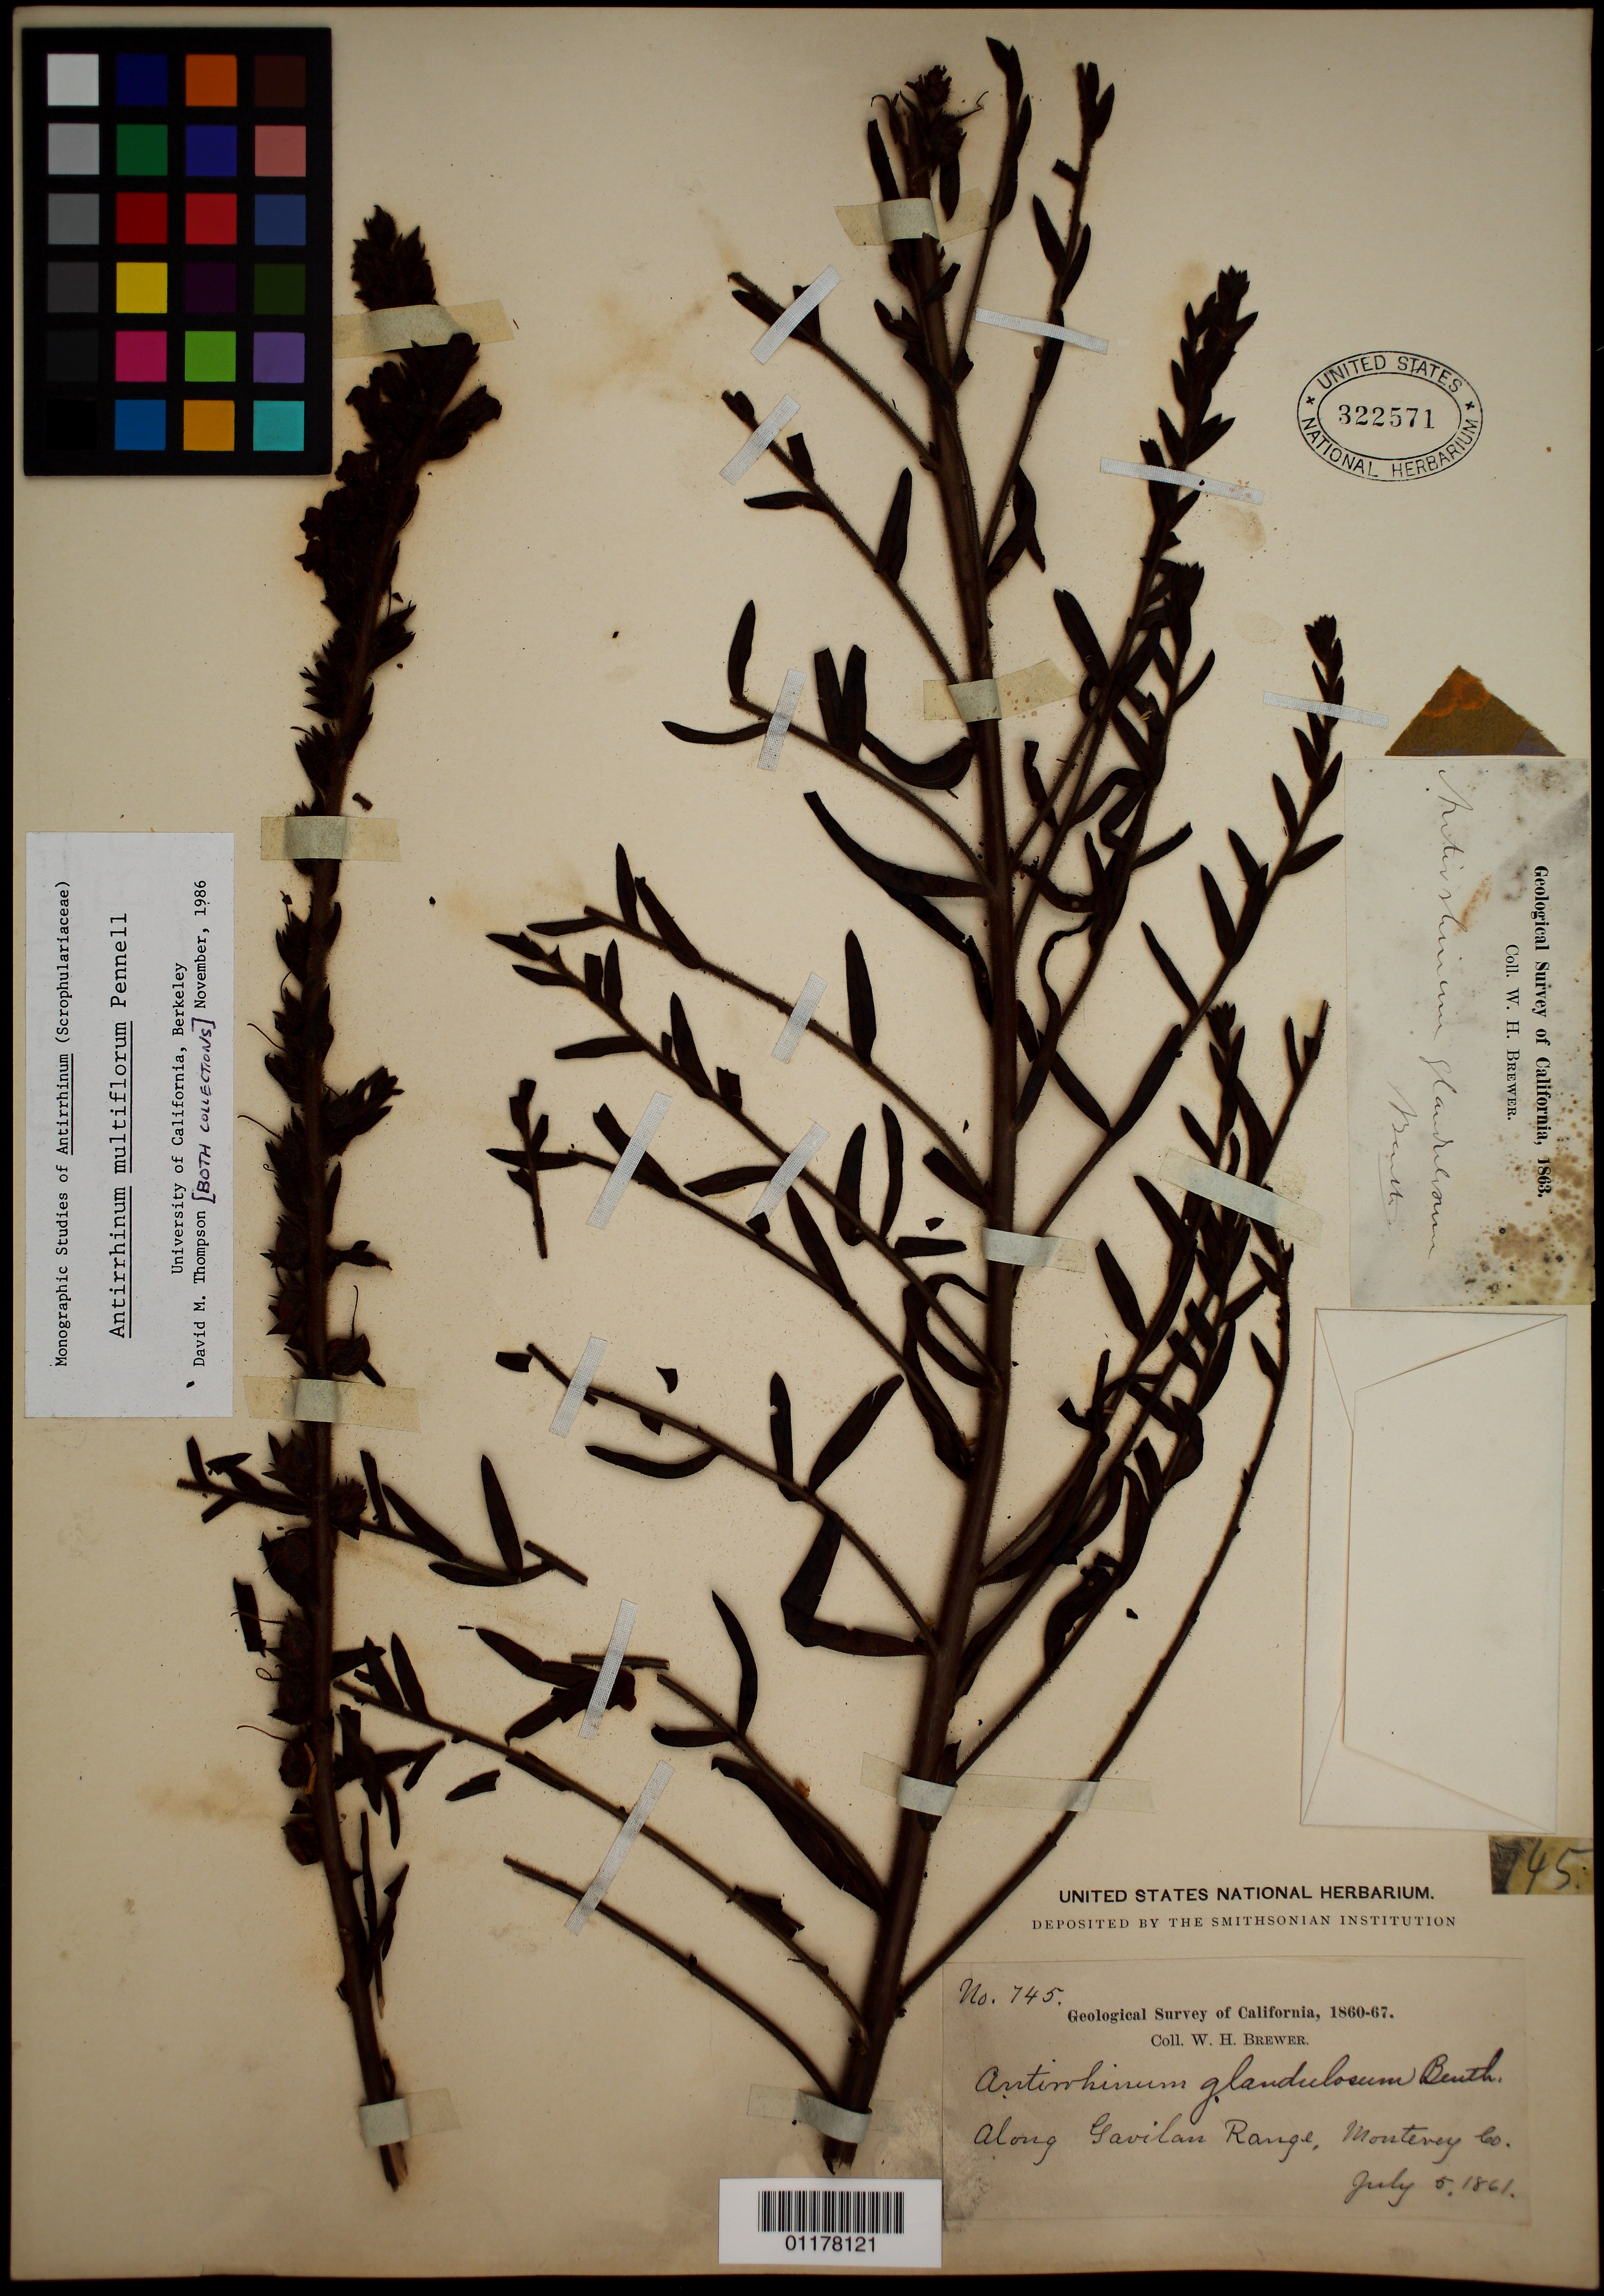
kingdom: Plantae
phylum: Tracheophyta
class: Magnoliopsida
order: Lamiales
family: Plantaginaceae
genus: Antirrhinum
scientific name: Antirrhinum multiflorum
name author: Pennell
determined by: Thompson, D. M.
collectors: W. H. Brewer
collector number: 745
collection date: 1861-07-05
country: United States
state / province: California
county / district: Monterey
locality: Along Gavilan Range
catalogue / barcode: US 322571